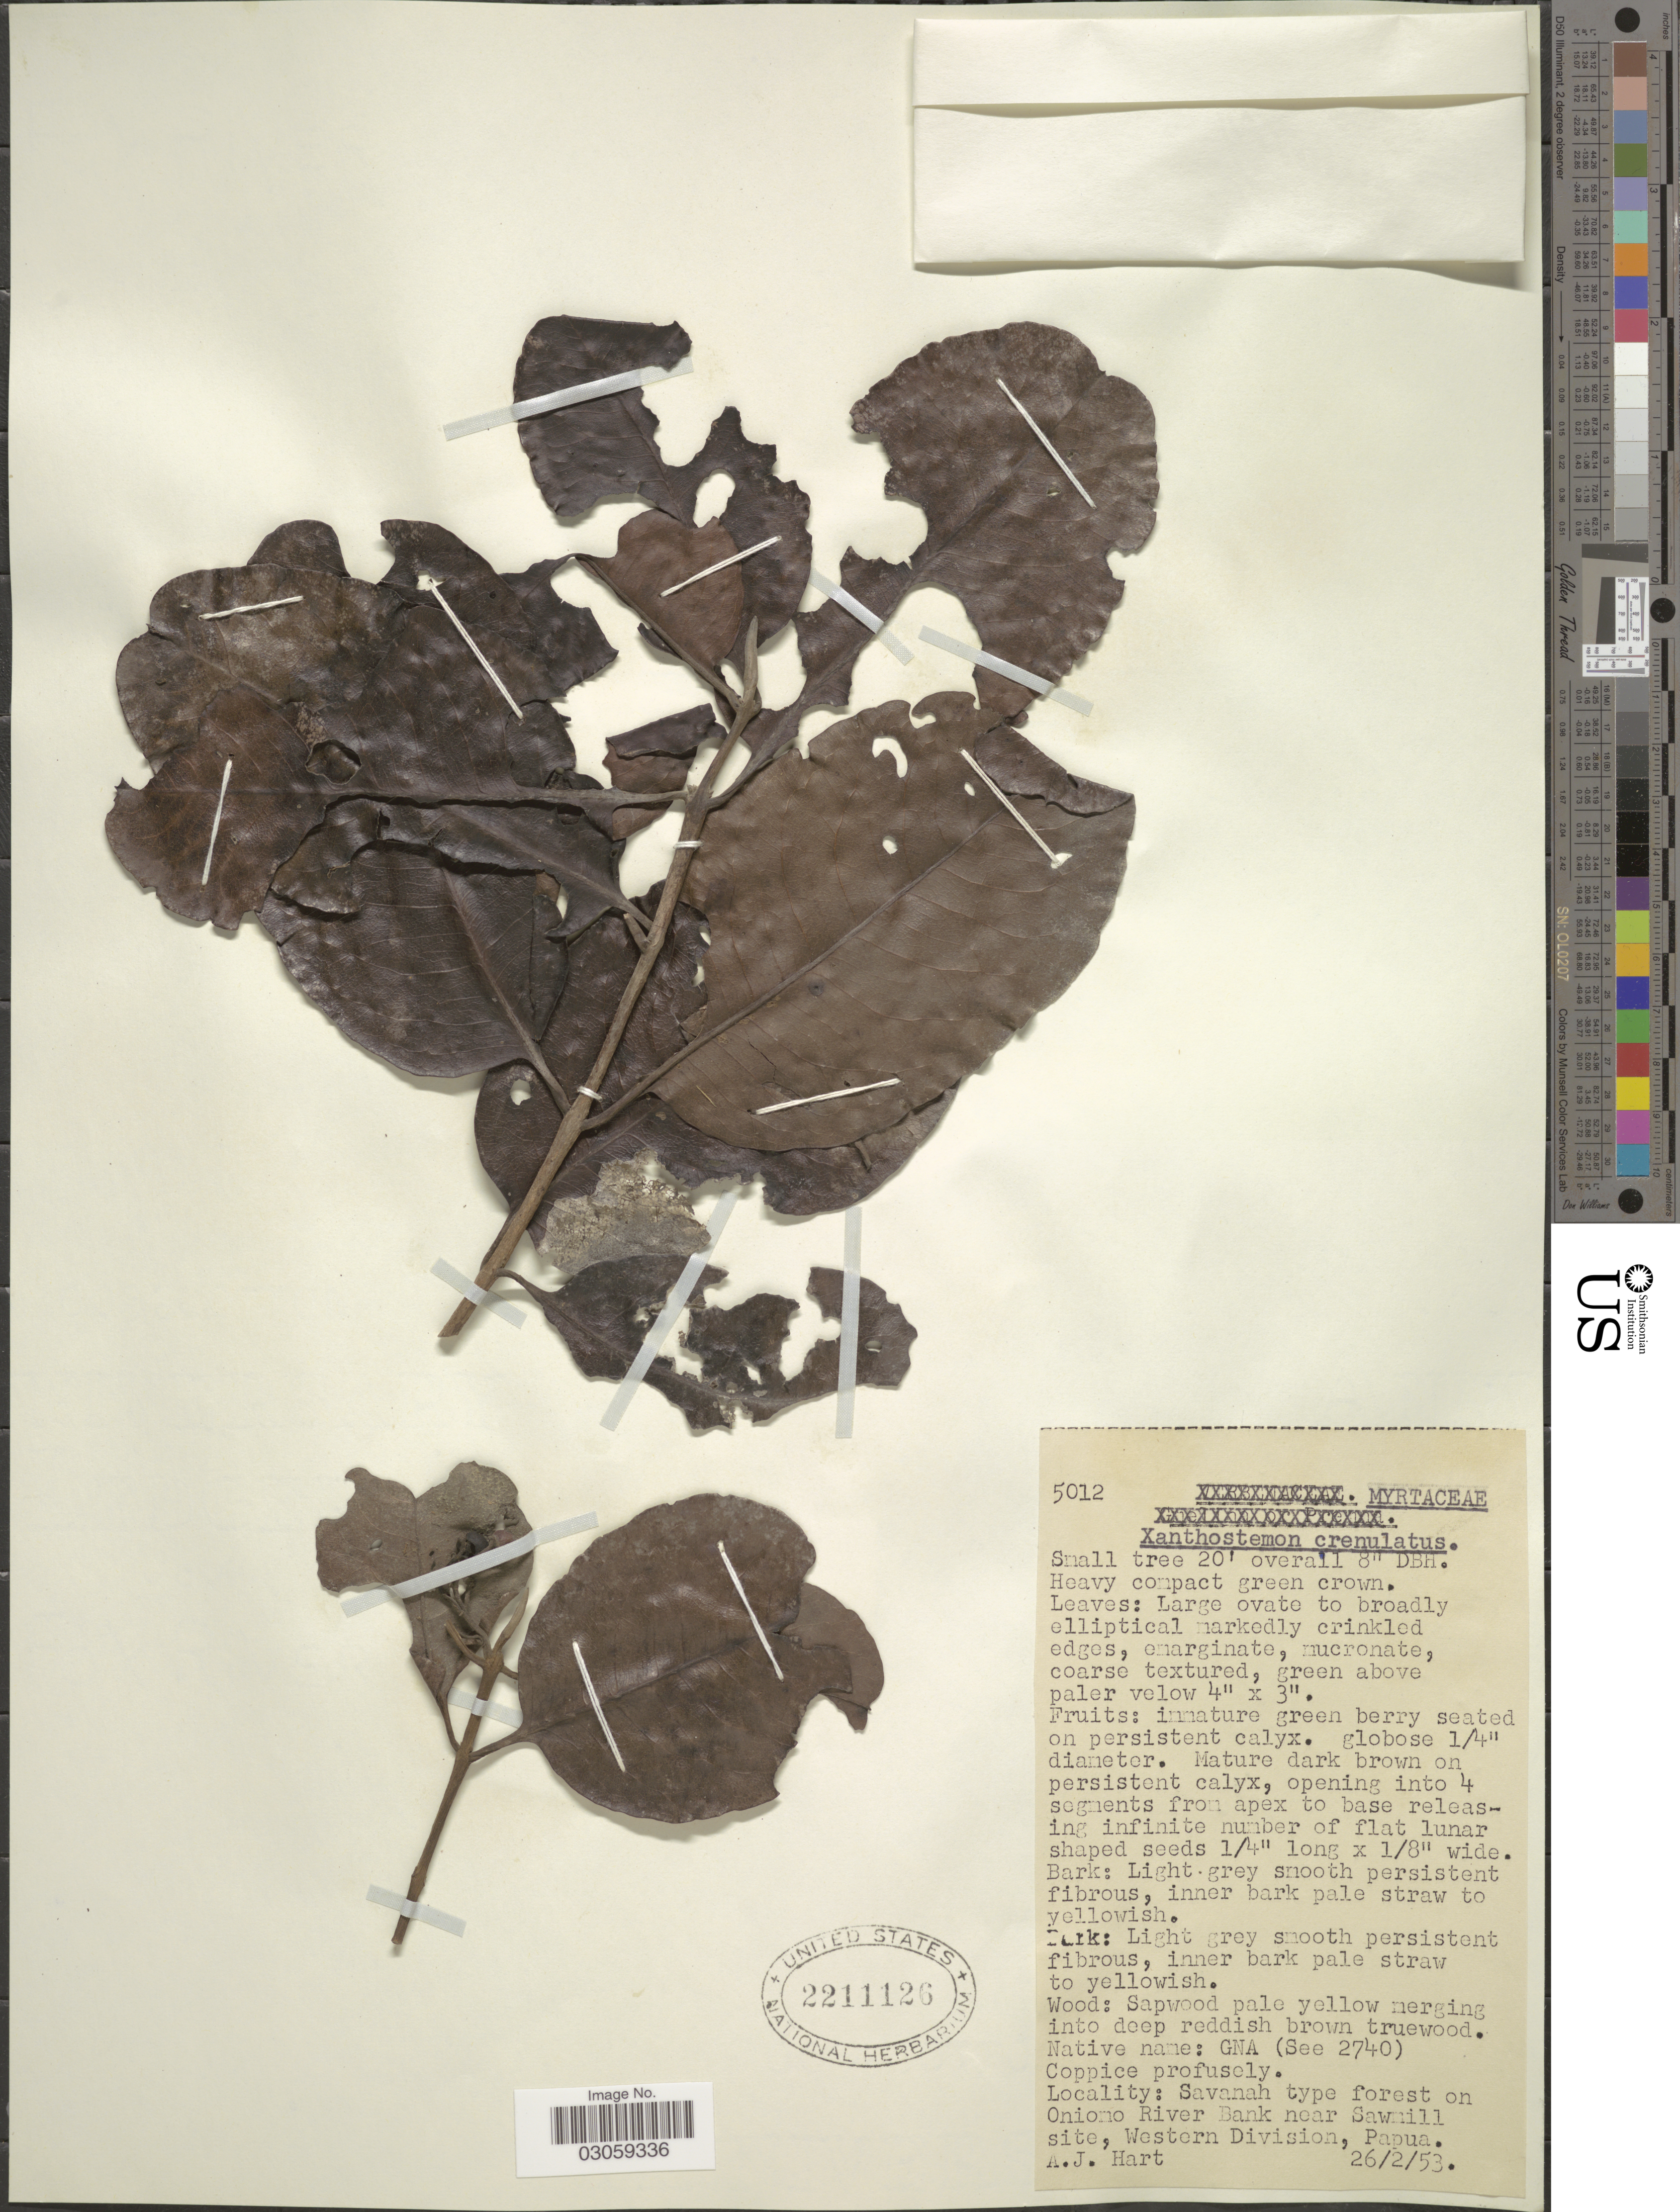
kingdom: Plantae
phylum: Tracheophyta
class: Magnoliopsida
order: Myrtales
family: Myrtaceae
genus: Xanthostemon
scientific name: Xanthostemon crenulatus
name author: C.T. White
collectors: A. Hart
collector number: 5012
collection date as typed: Transcribed d/m/y: 26/2/53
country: Papua New Guinea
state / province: Manus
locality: On Oniomo River Bank near Sawmill site, Western Division, Papua.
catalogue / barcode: US 2211126